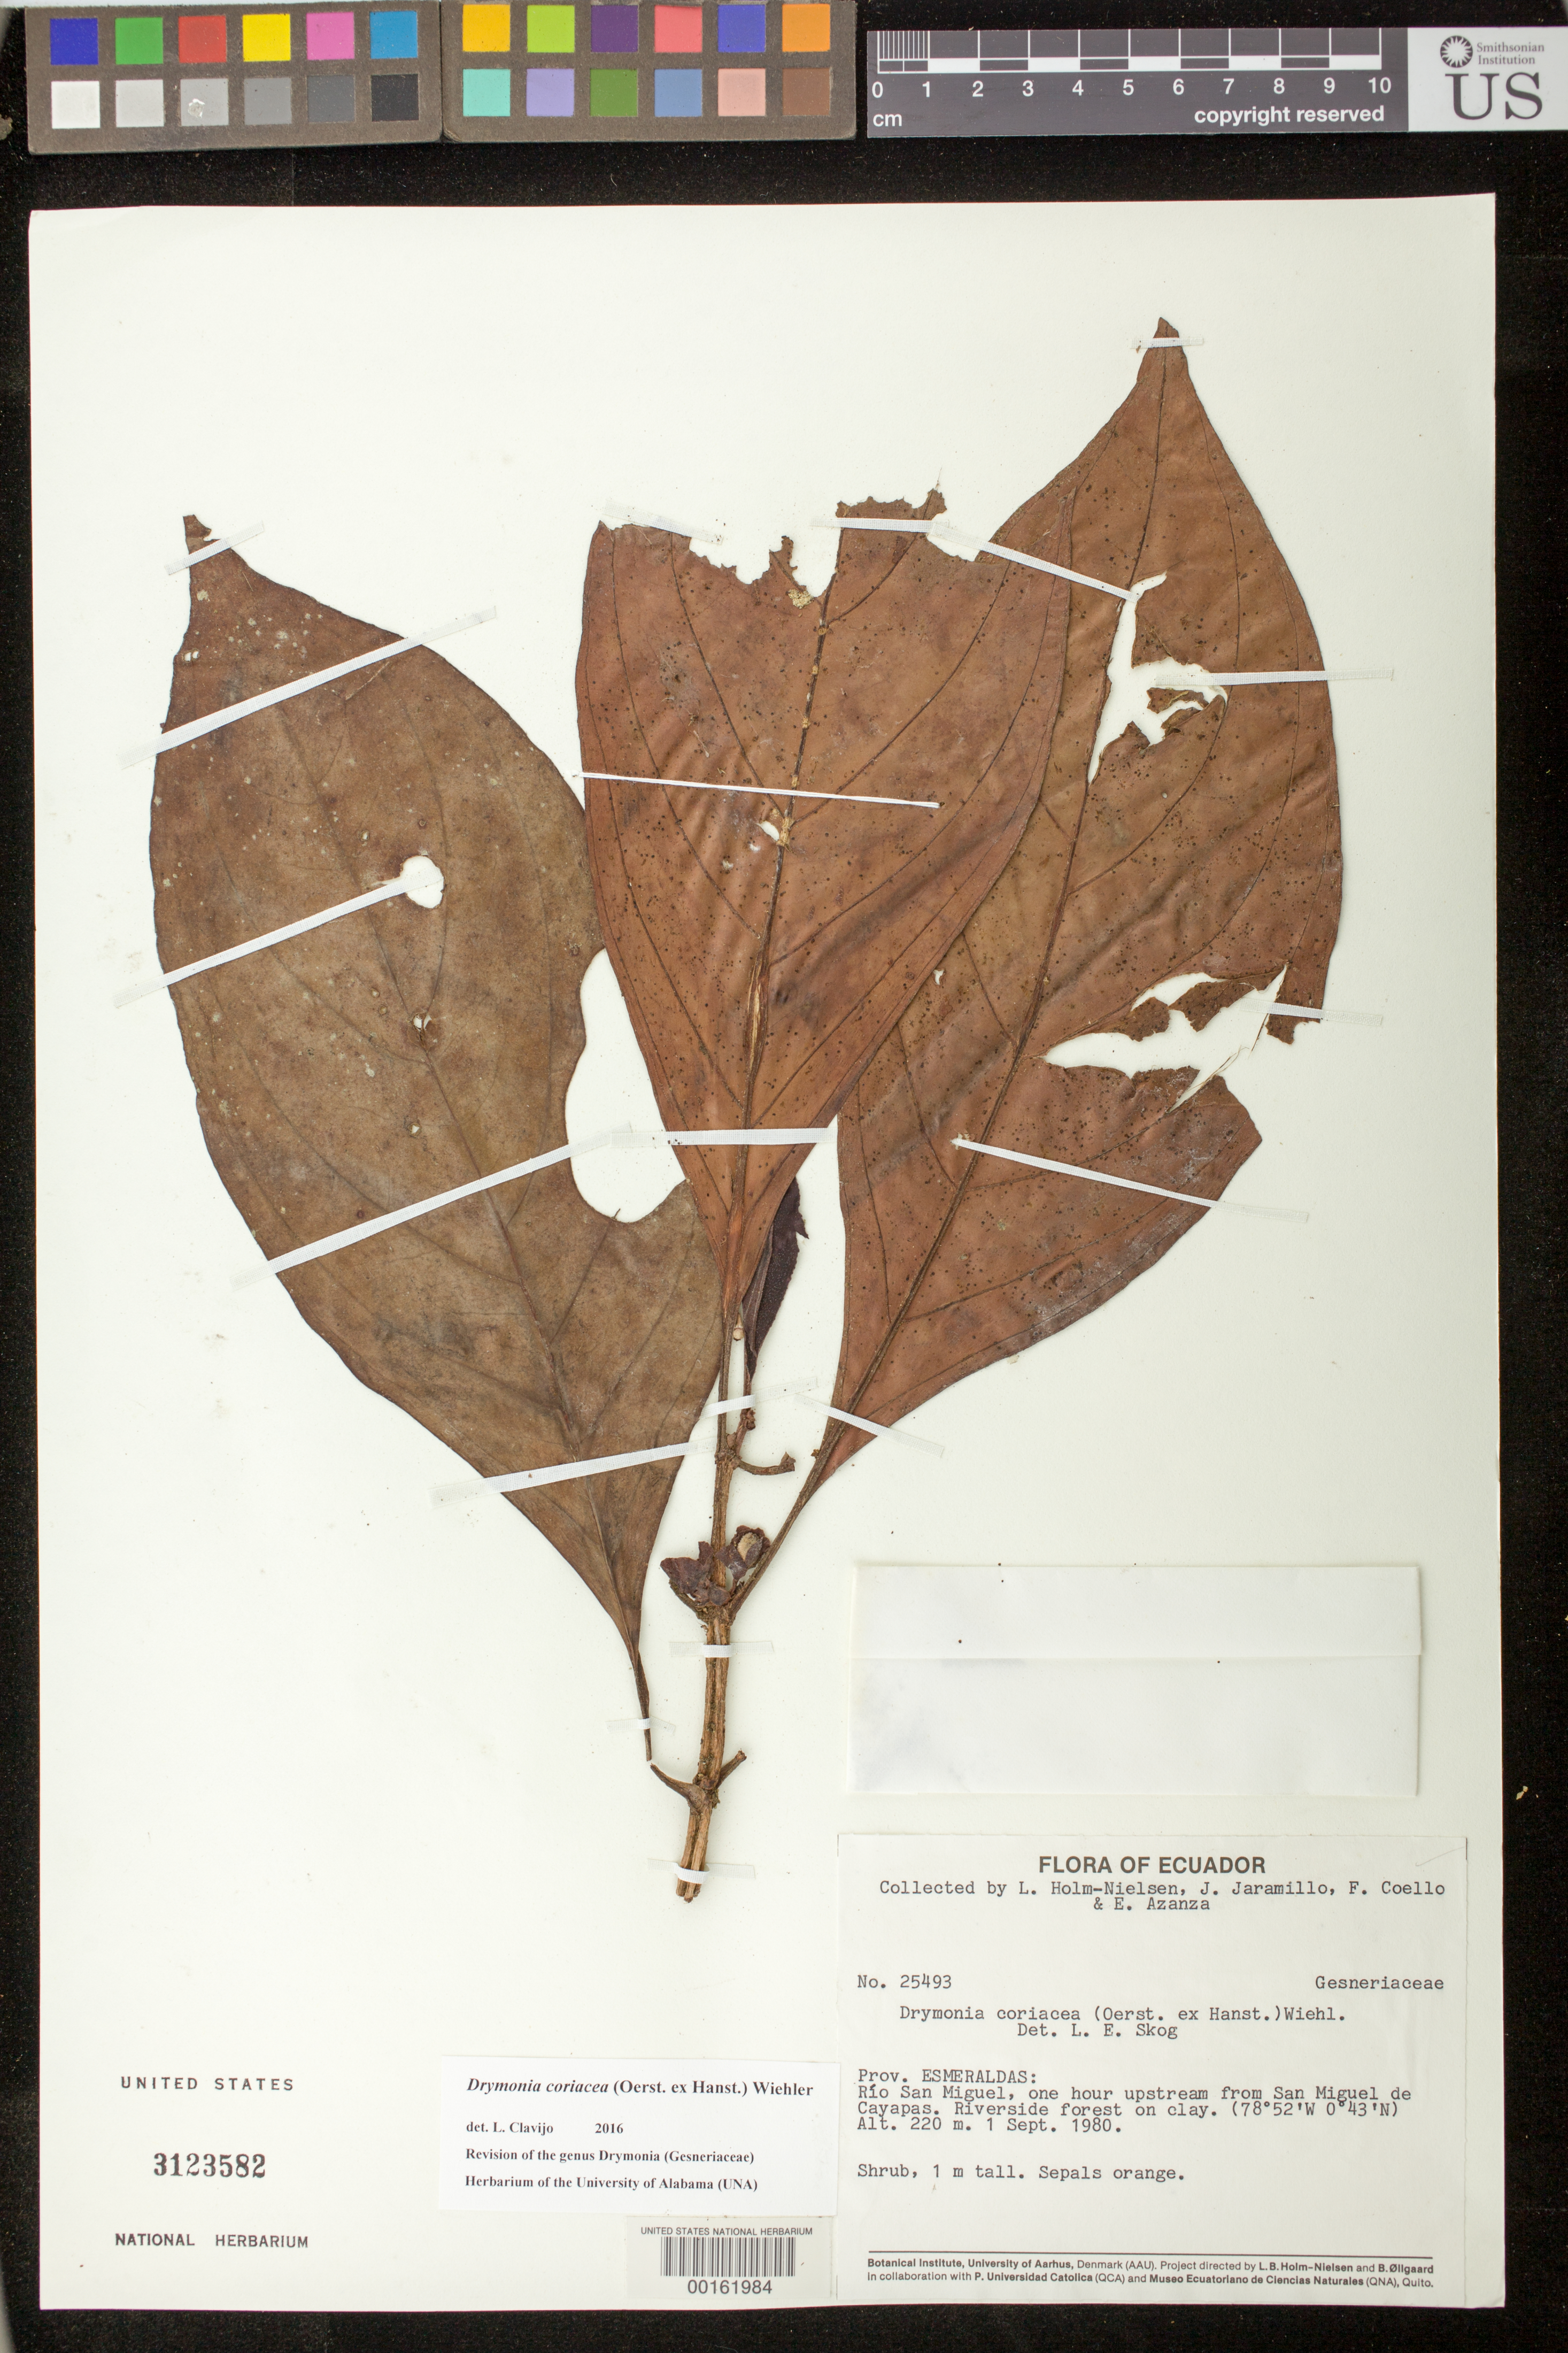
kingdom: Plantae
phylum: Tracheophyta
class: Magnoliopsida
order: Lamiales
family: Gesneriaceae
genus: Drymonia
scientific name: Drymonia coriacea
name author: (Oerst. ex Hanst.) Wiehler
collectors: L. B. Holm-Nielsen & et al.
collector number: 25493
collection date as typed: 01 Sep 1980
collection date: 1980-09-01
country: Ecuador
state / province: Esmeraldas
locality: Rio San Miguel, one hour upstream from San Miguel de Cayapas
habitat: Riverside forest on clay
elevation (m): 220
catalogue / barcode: US 3123582